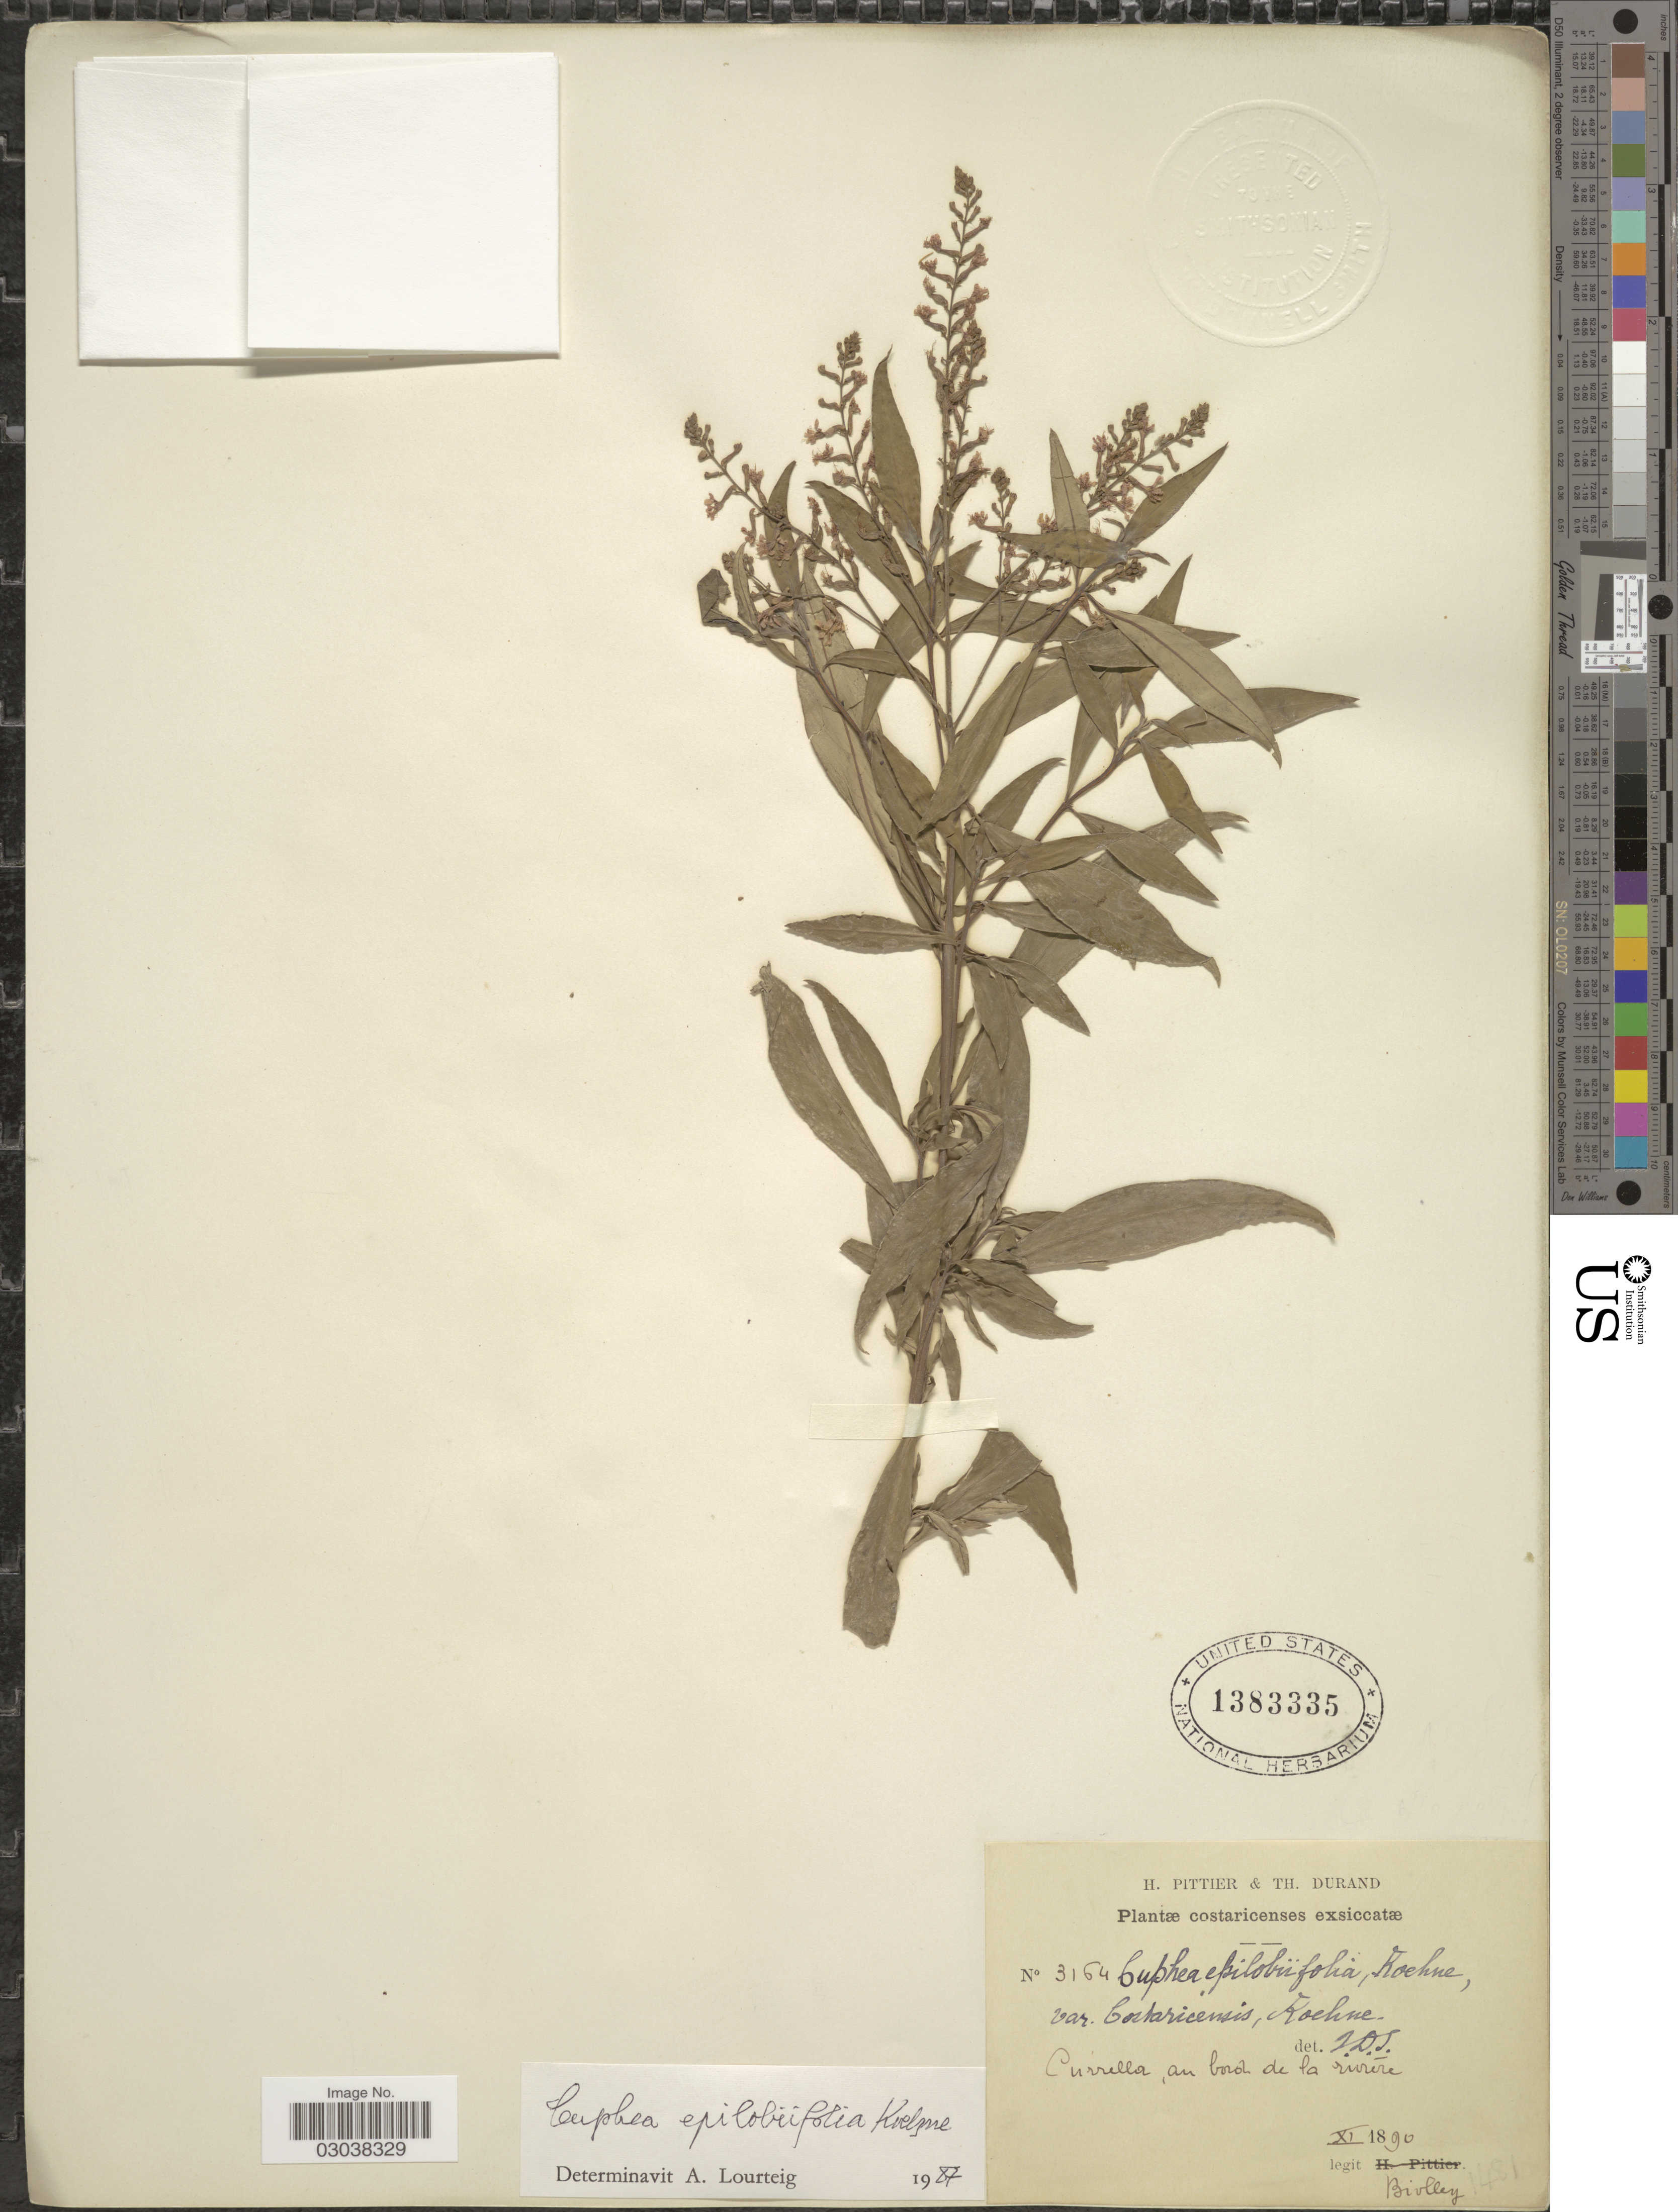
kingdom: Plantae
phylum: Tracheophyta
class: Magnoliopsida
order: Myrtales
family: Lythraceae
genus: Cuphea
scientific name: Cuphea epilobiifolia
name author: Koehne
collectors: Biolley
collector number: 3164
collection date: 1890-11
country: Costa Rica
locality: Carrillo, au bord de la riviére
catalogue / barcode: US 1383335